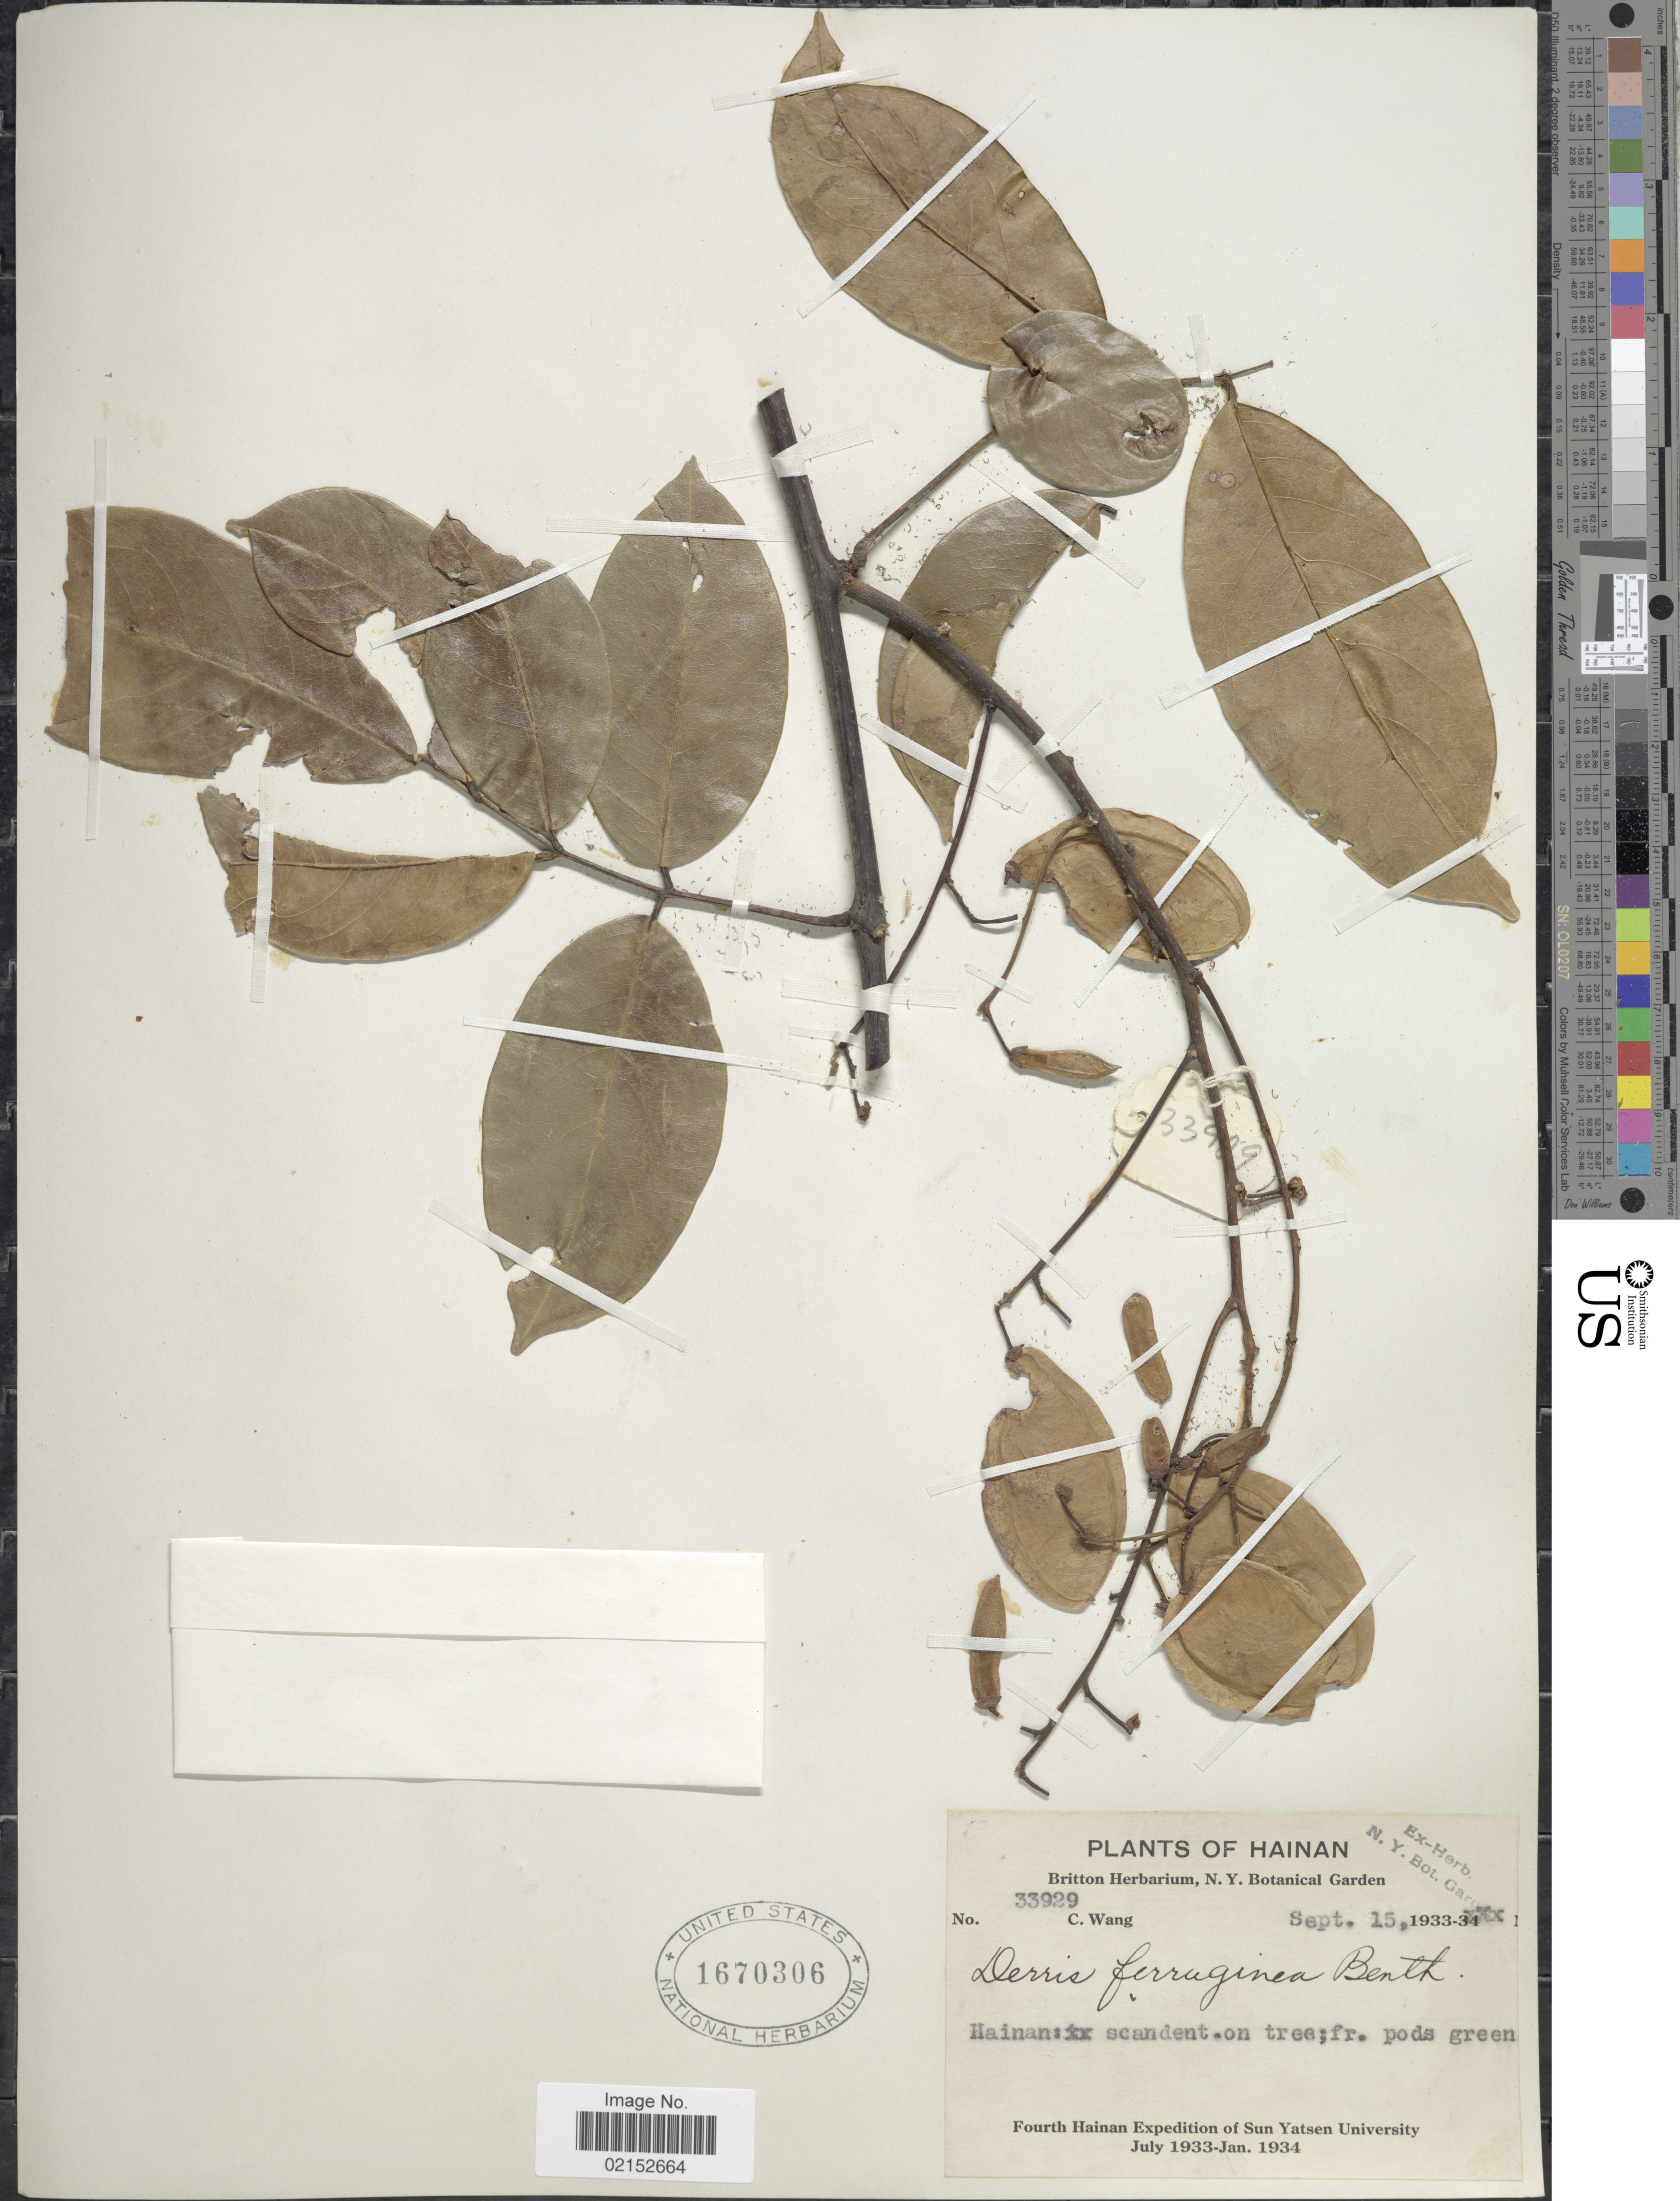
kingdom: Plantae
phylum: Tracheophyta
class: Magnoliopsida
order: Fabales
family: Fabaceae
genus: Derris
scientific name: Derris ferruginea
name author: (Roxb.) Benth.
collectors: C. Wang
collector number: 33929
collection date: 1933-09-15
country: China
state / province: Hainan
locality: Hainan.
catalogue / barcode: US 1670306